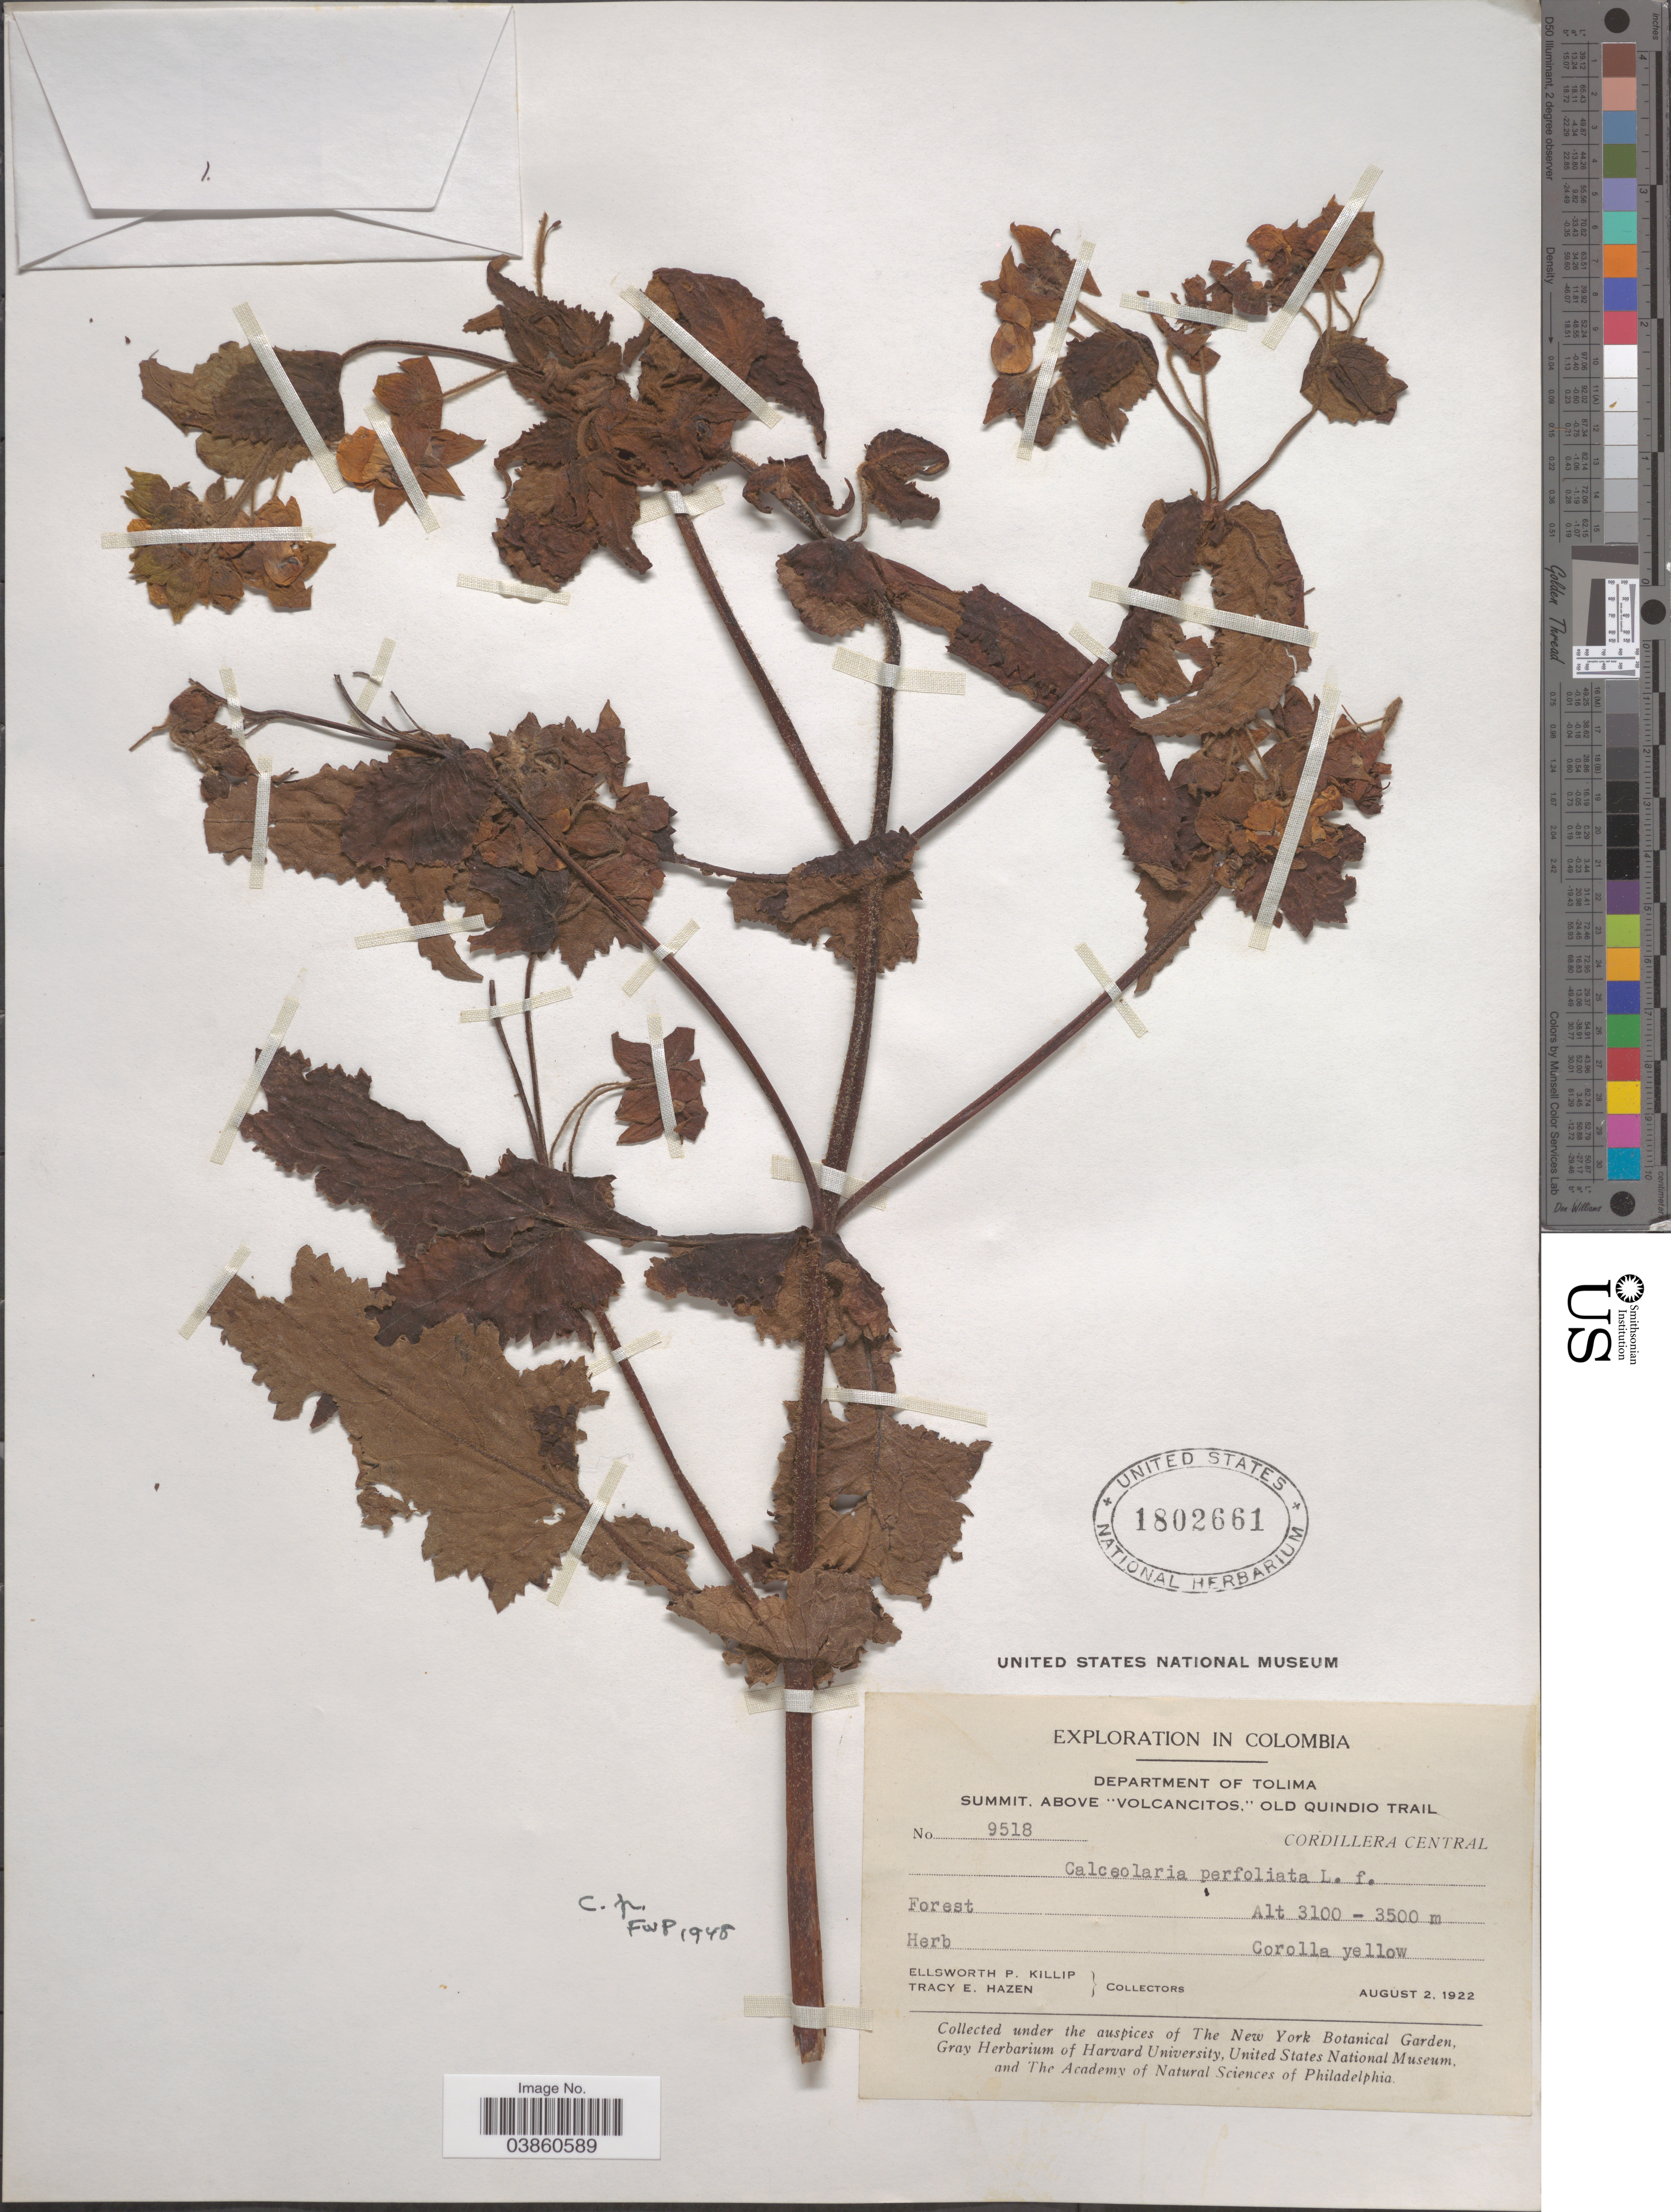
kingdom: Plantae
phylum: Tracheophyta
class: Magnoliopsida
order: Lamiales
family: Calceolariaceae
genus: Calceolaria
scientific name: Calceolaria perfoliata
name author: L. f.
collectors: E. P. Killip & T. E. Hazen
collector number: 9518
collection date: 1922-08-02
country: Colombia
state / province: Tolima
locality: Department of Tolima. Summit. Above "Volacancitos."Old Quindio Trail. Cordillera Trail.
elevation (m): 3100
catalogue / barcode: US 1802661